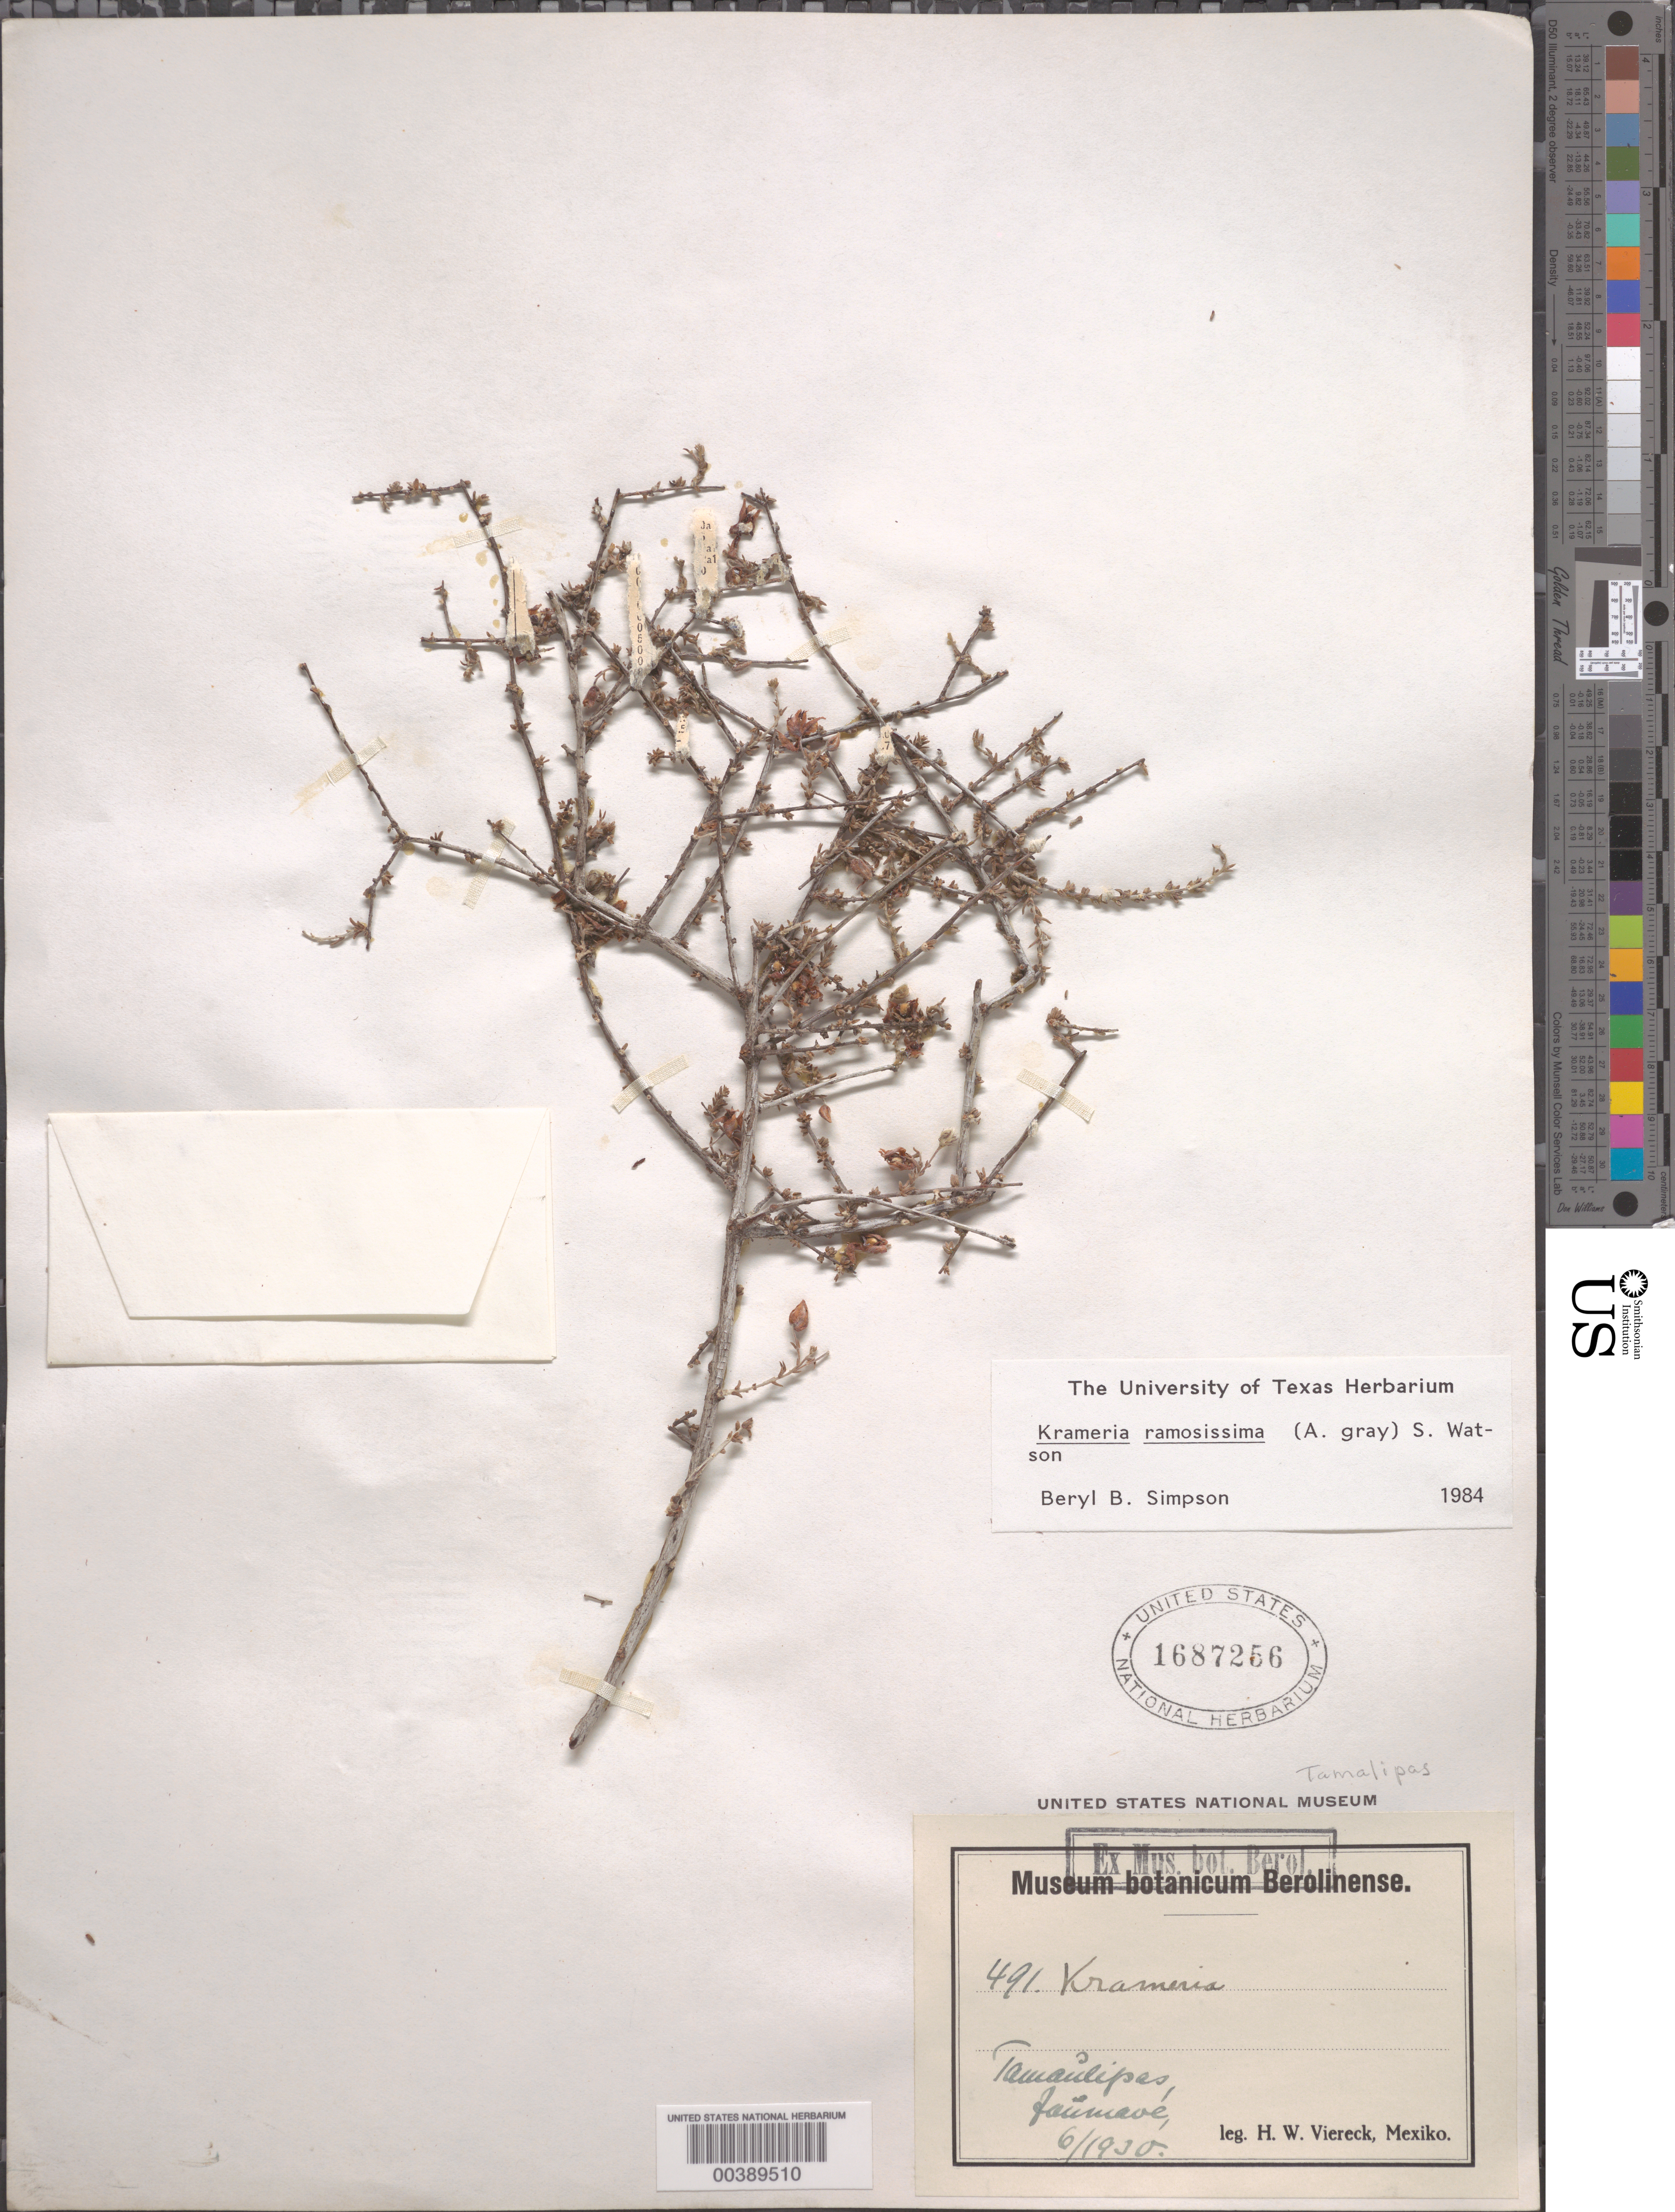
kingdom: Plantae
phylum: Tracheophyta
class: Magnoliopsida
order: Zygophyllales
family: Krameriaceae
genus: Krameria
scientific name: Krameria ramosissima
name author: (A. Gray) S. Watson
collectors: H. W. Viereck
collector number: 491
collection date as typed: Jun 1930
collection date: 1930-06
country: Mexico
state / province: Tamaulipas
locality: Jaumave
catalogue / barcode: US 1687256